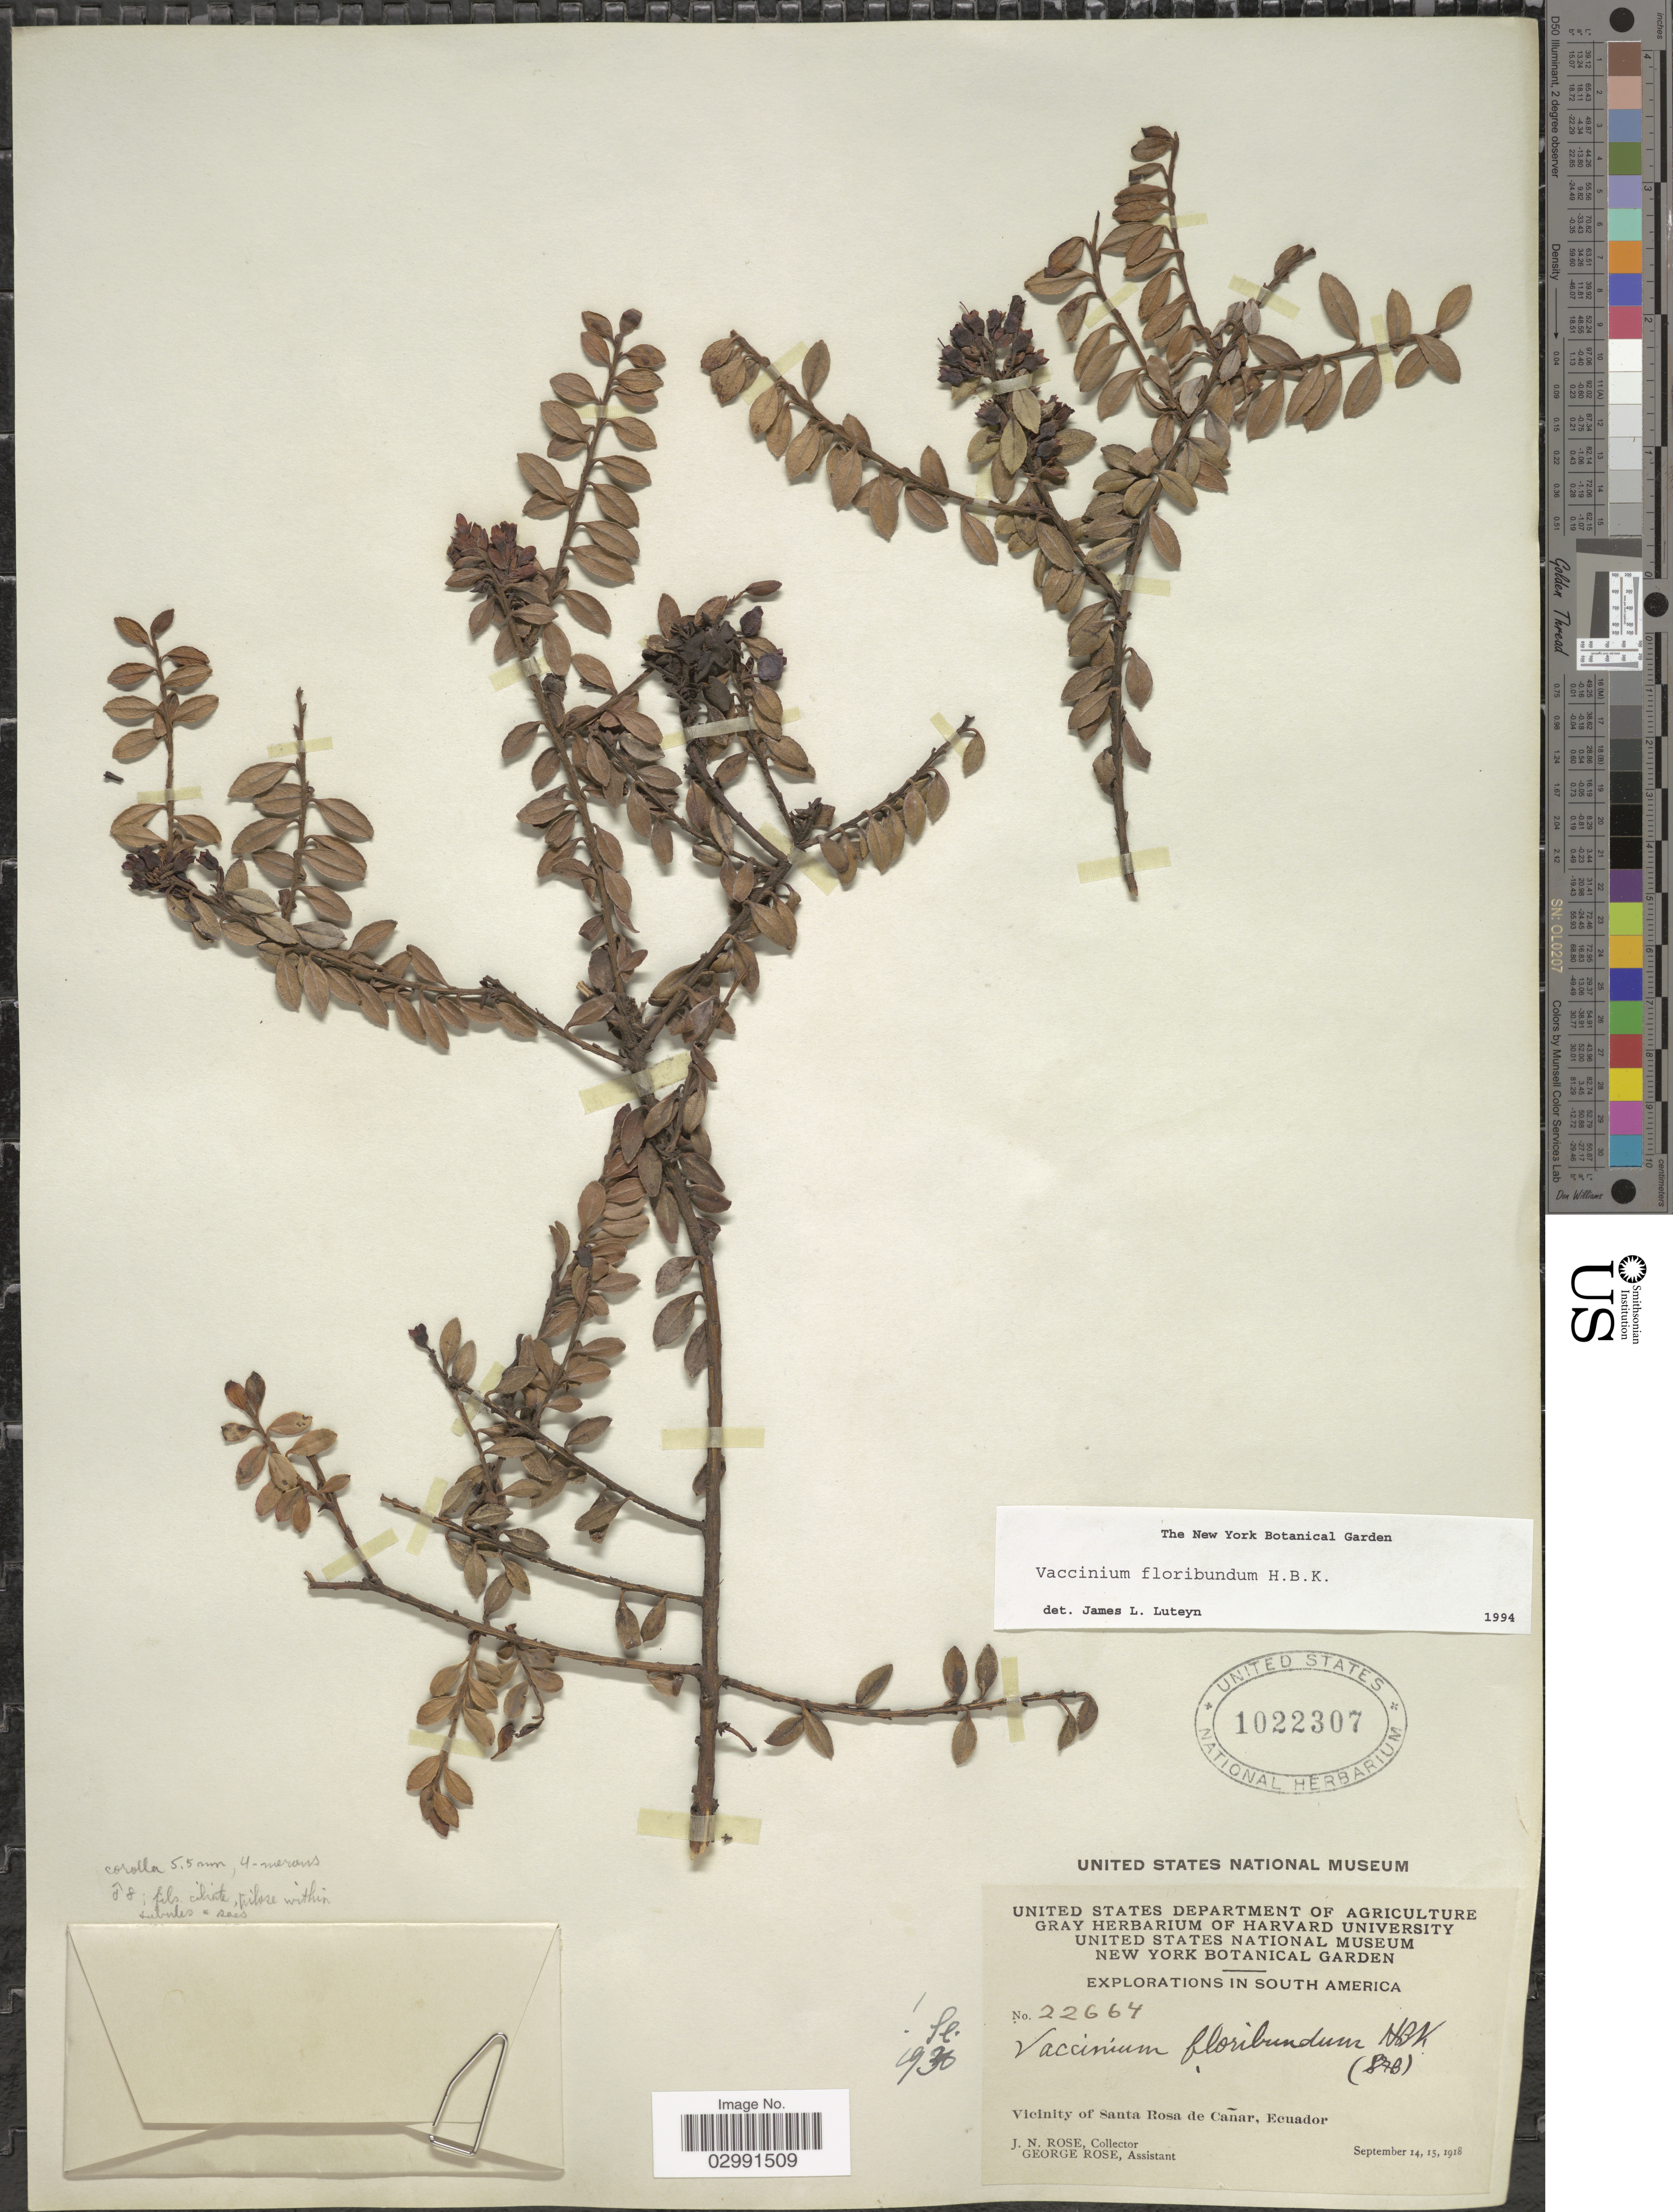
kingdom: Plantae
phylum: Tracheophyta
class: Magnoliopsida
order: Ericales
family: Ericaceae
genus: Vaccinium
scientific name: Vaccinium floribundum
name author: Kunth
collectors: J. N. Rose & G. Rose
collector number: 22664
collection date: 1918-09-14/1918-09-15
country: Ecuador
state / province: Cañar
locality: Vicinity of Santa Rosa de Cañar.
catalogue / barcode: US 1022307